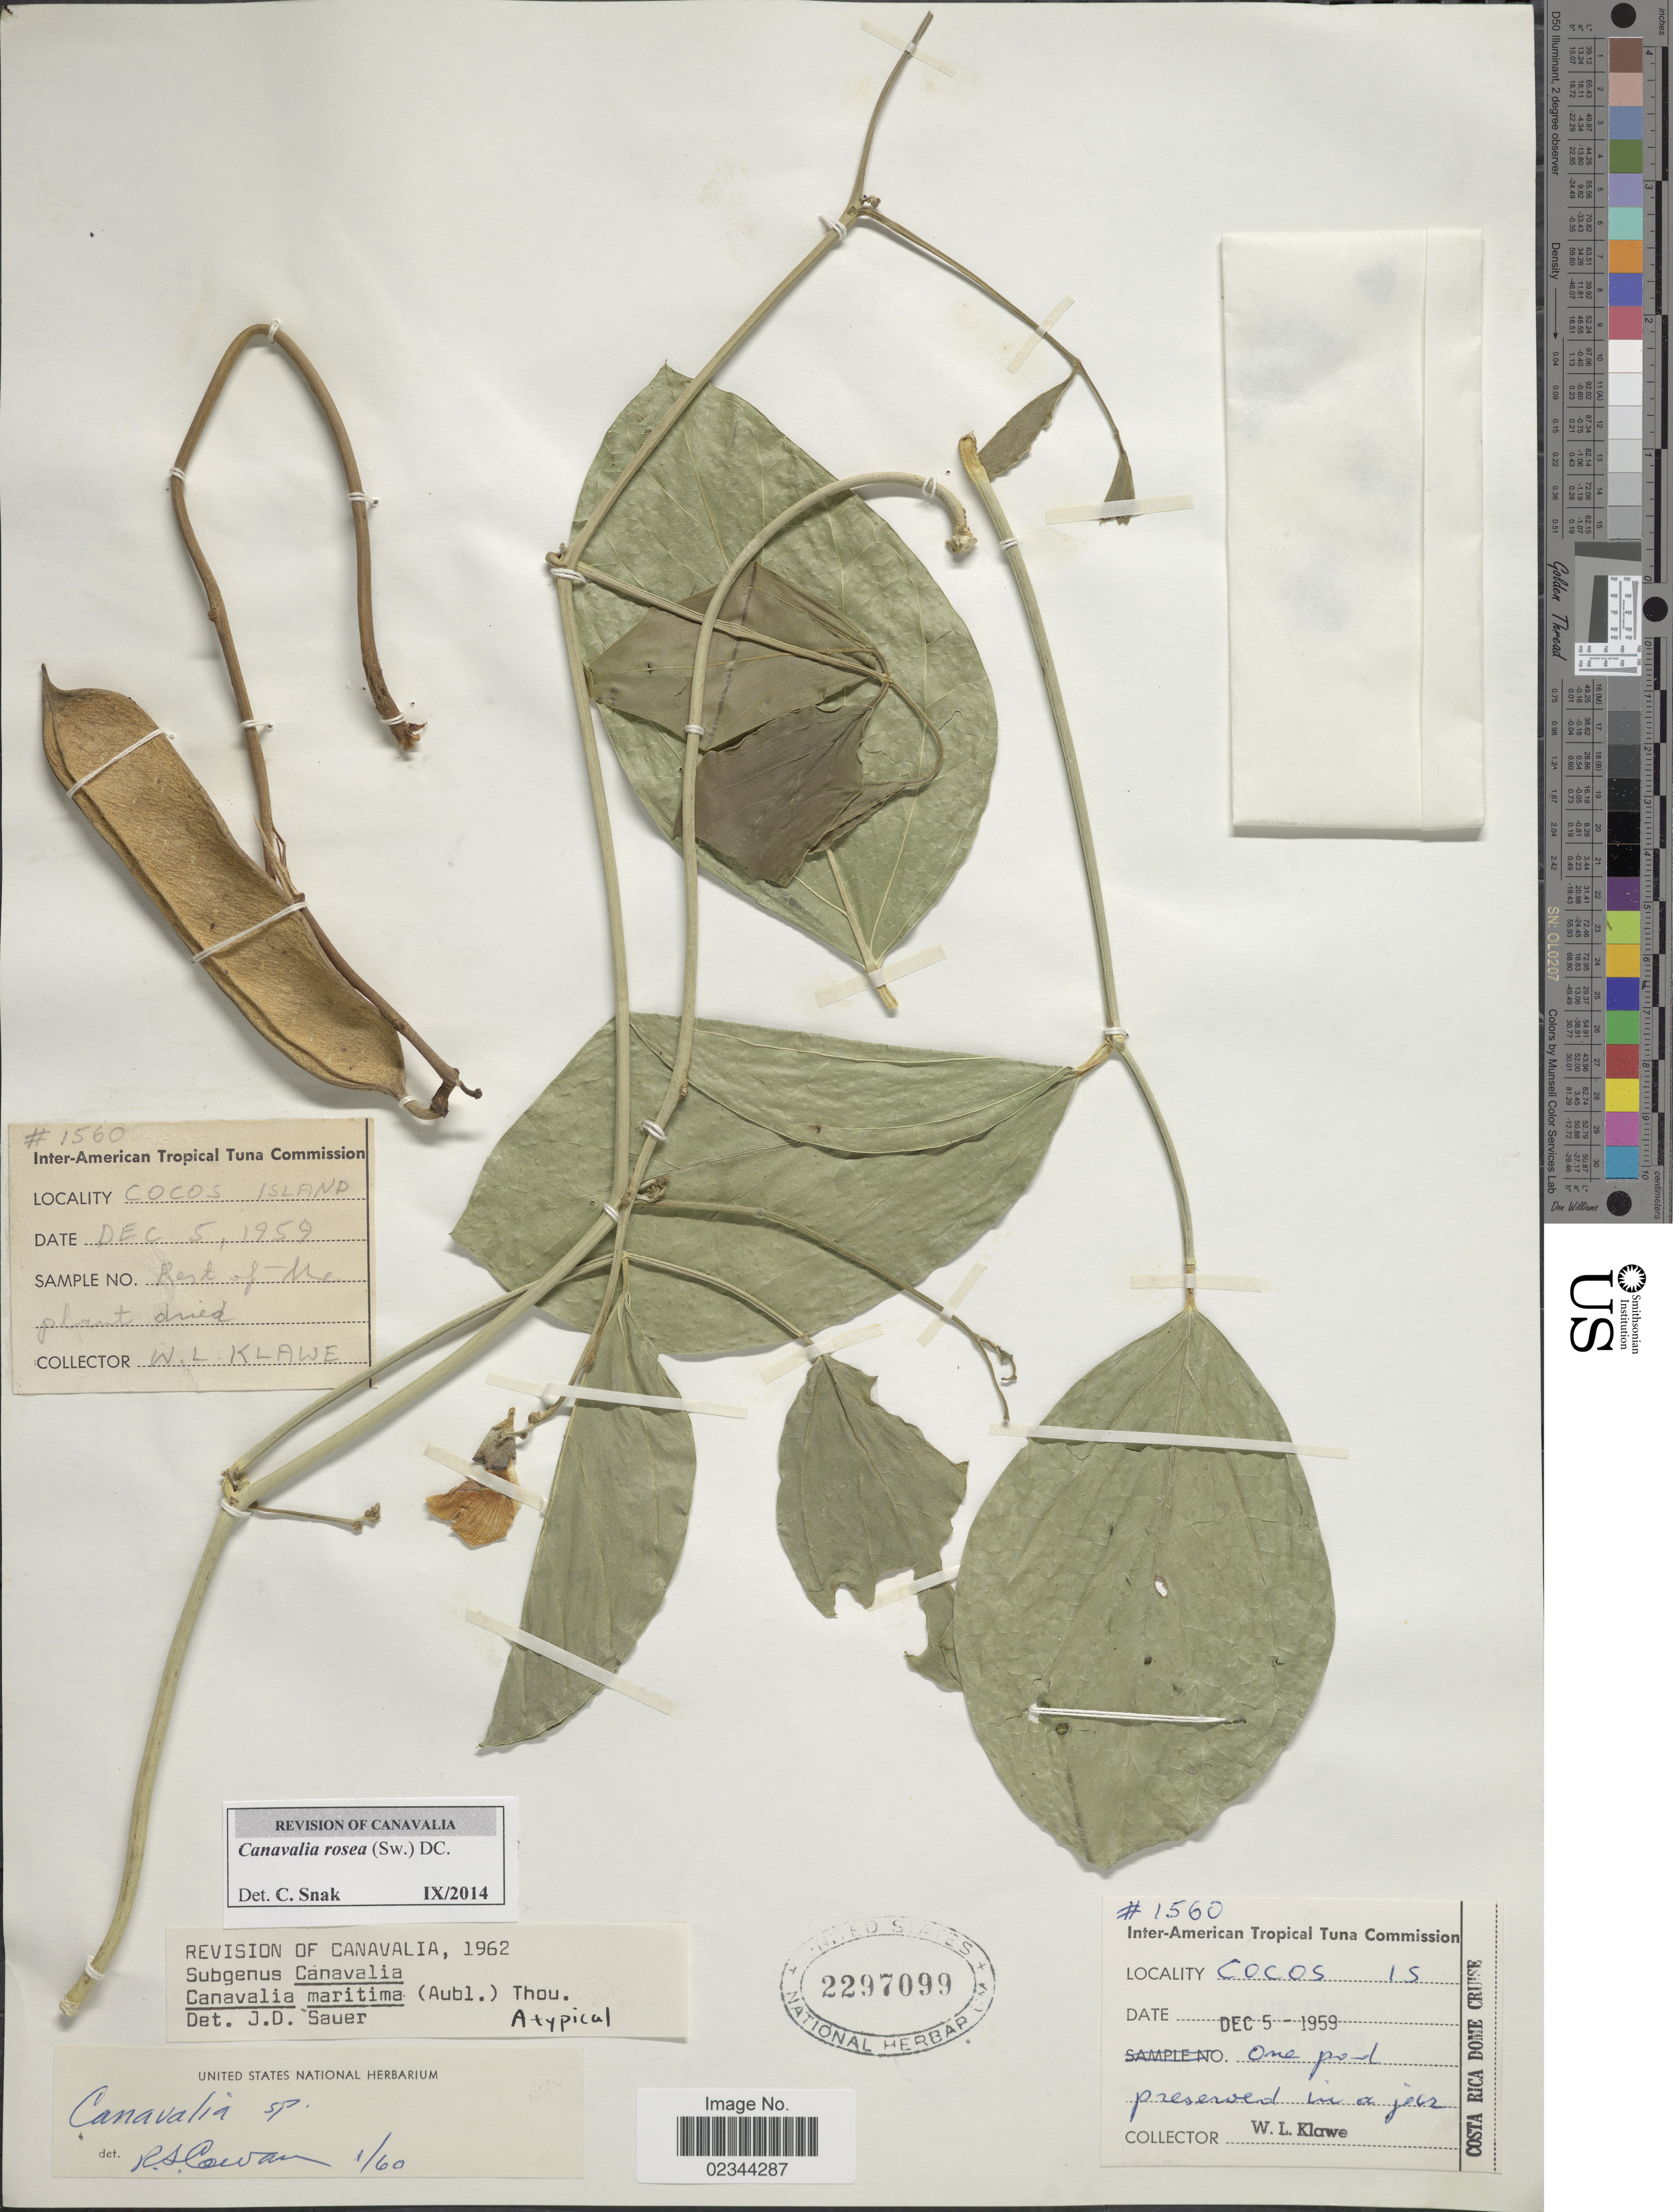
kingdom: Plantae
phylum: Tracheophyta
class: Magnoliopsida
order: Fabales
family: Fabaceae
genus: Canavalia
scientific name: Canavalia rosea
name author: (Sw.) DC.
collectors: W. Klawe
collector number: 1560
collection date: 1959-12-05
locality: Cocos Island.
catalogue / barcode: US 2297099